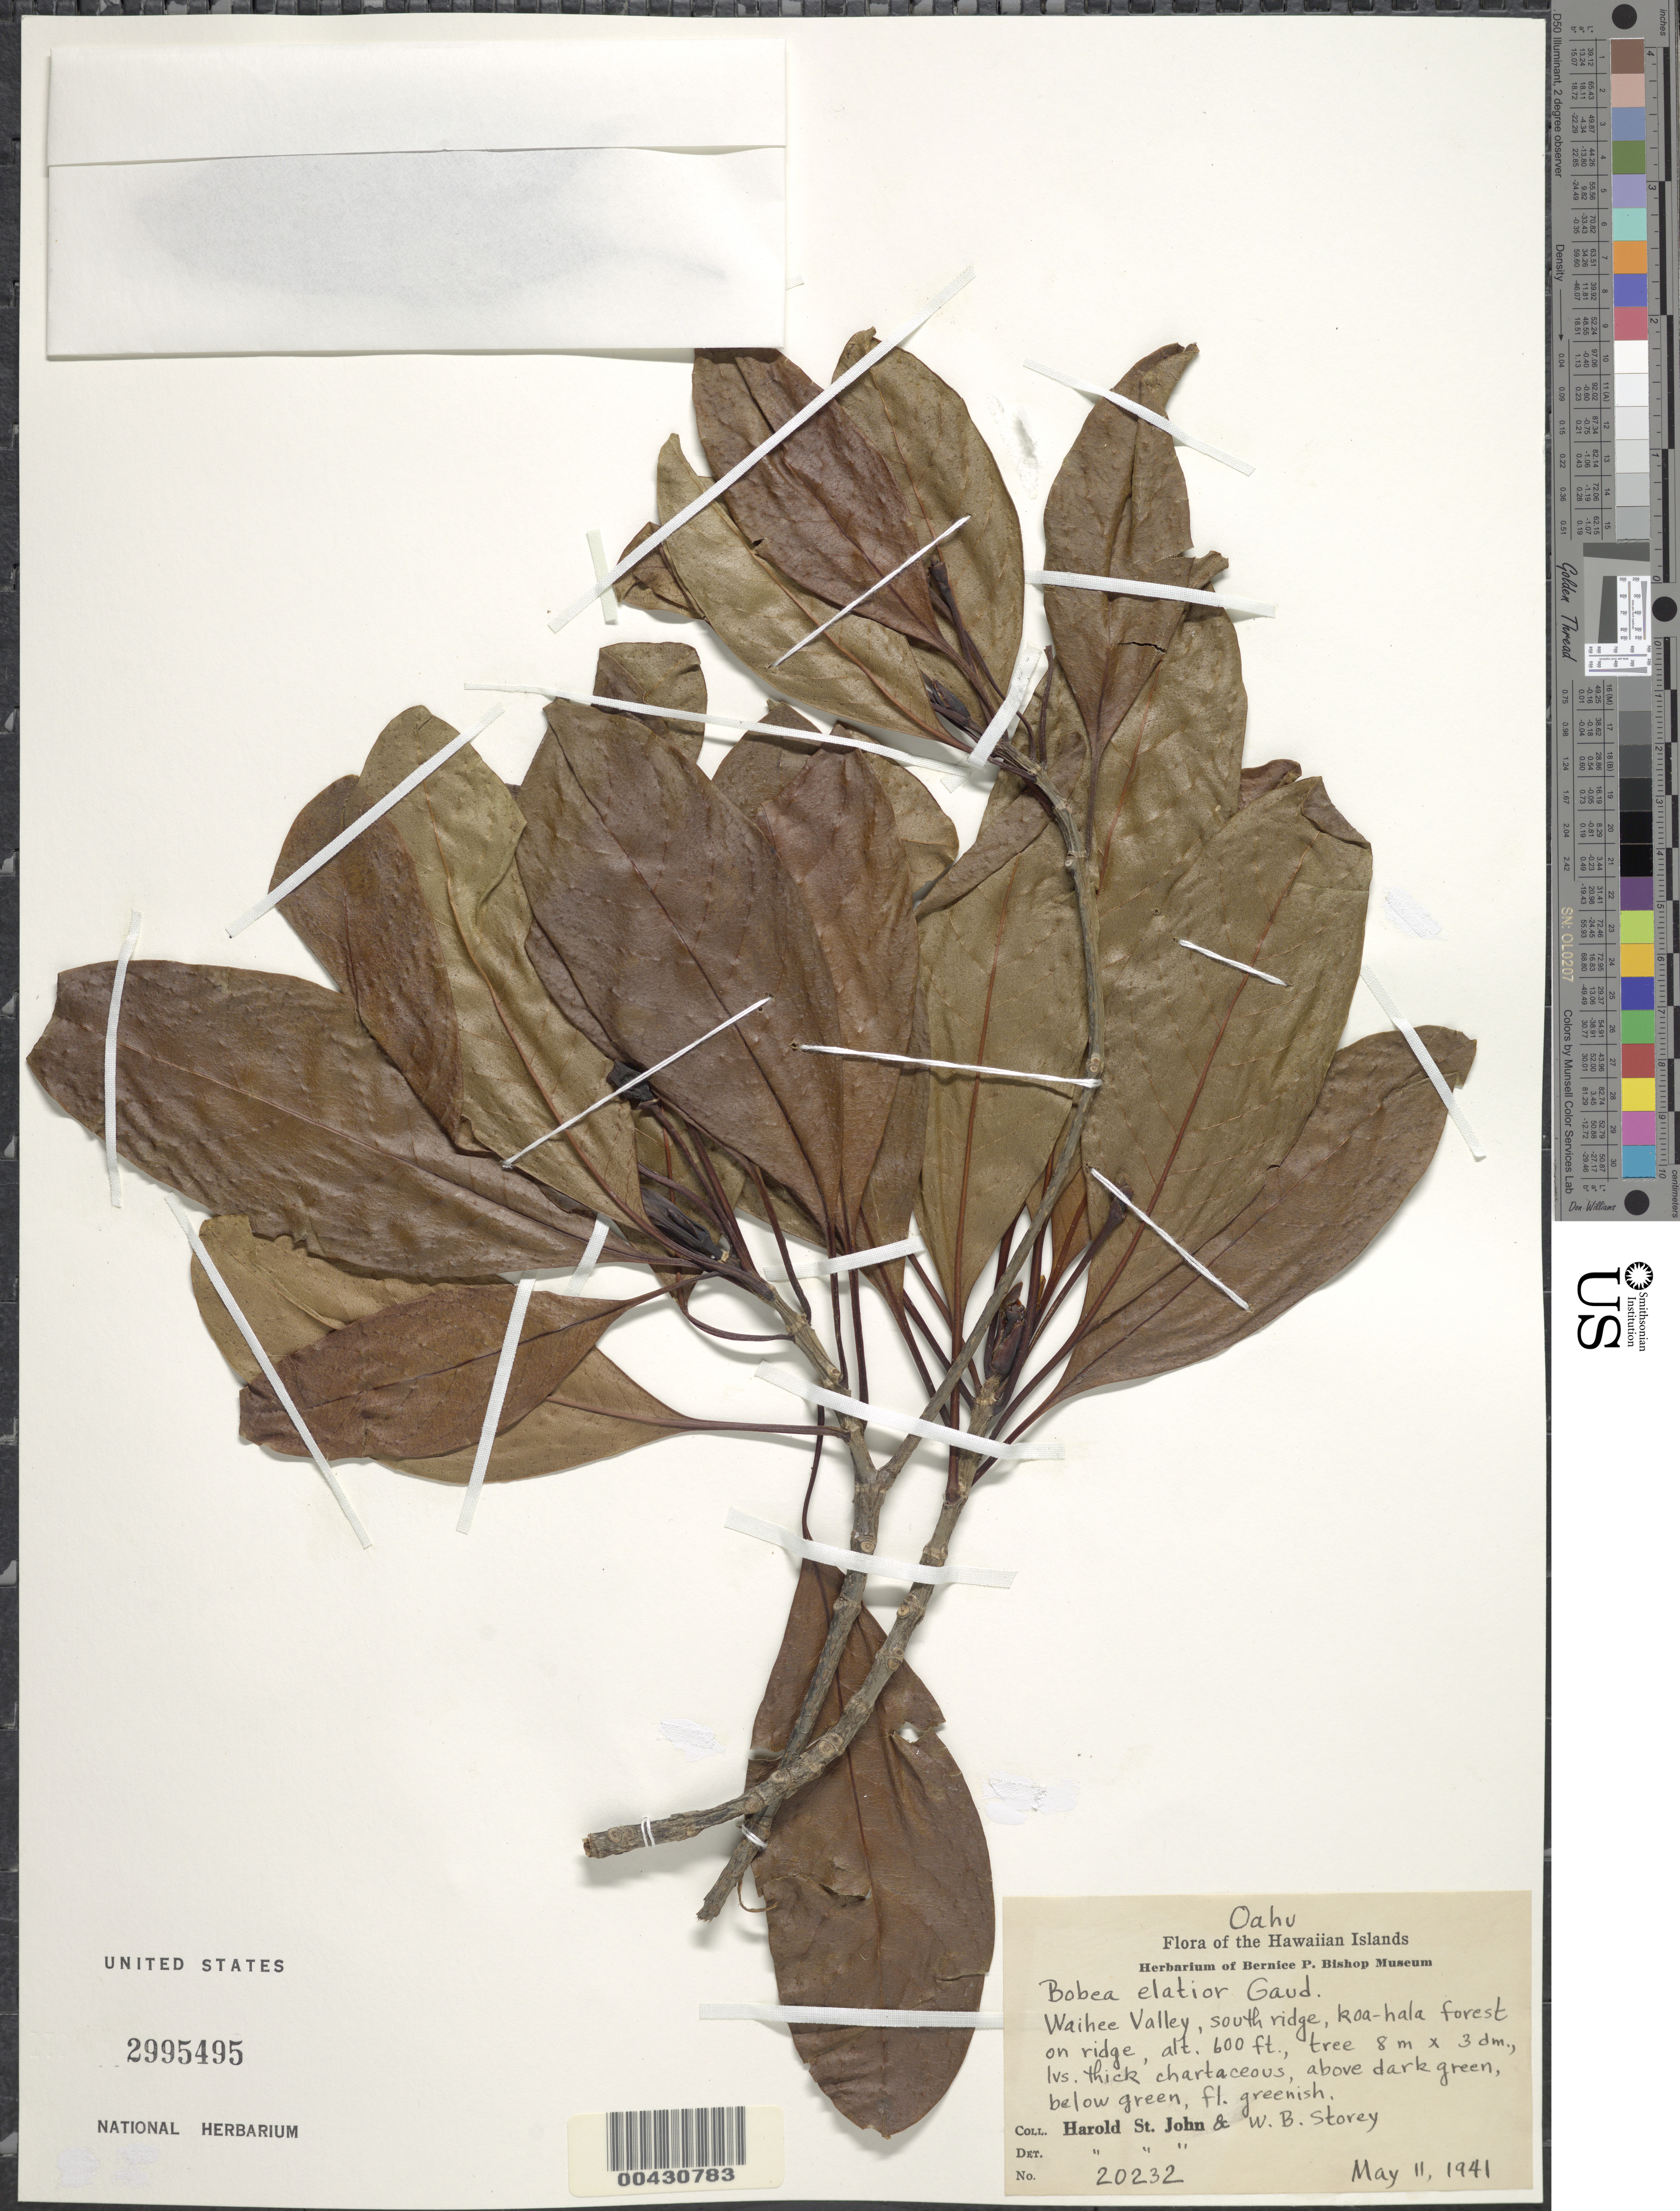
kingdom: Plantae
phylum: Tracheophyta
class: Magnoliopsida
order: Gentianales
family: Rubiaceae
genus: Bobea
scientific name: Bobea elatior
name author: Gaudich.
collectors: H. St. John & W. Storey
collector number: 20232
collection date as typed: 11 May 1941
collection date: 1941-05-11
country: United States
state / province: Hawaii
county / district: Honolulu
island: Oahu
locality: Waihee Valley, S ridge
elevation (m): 183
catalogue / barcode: US 2995495